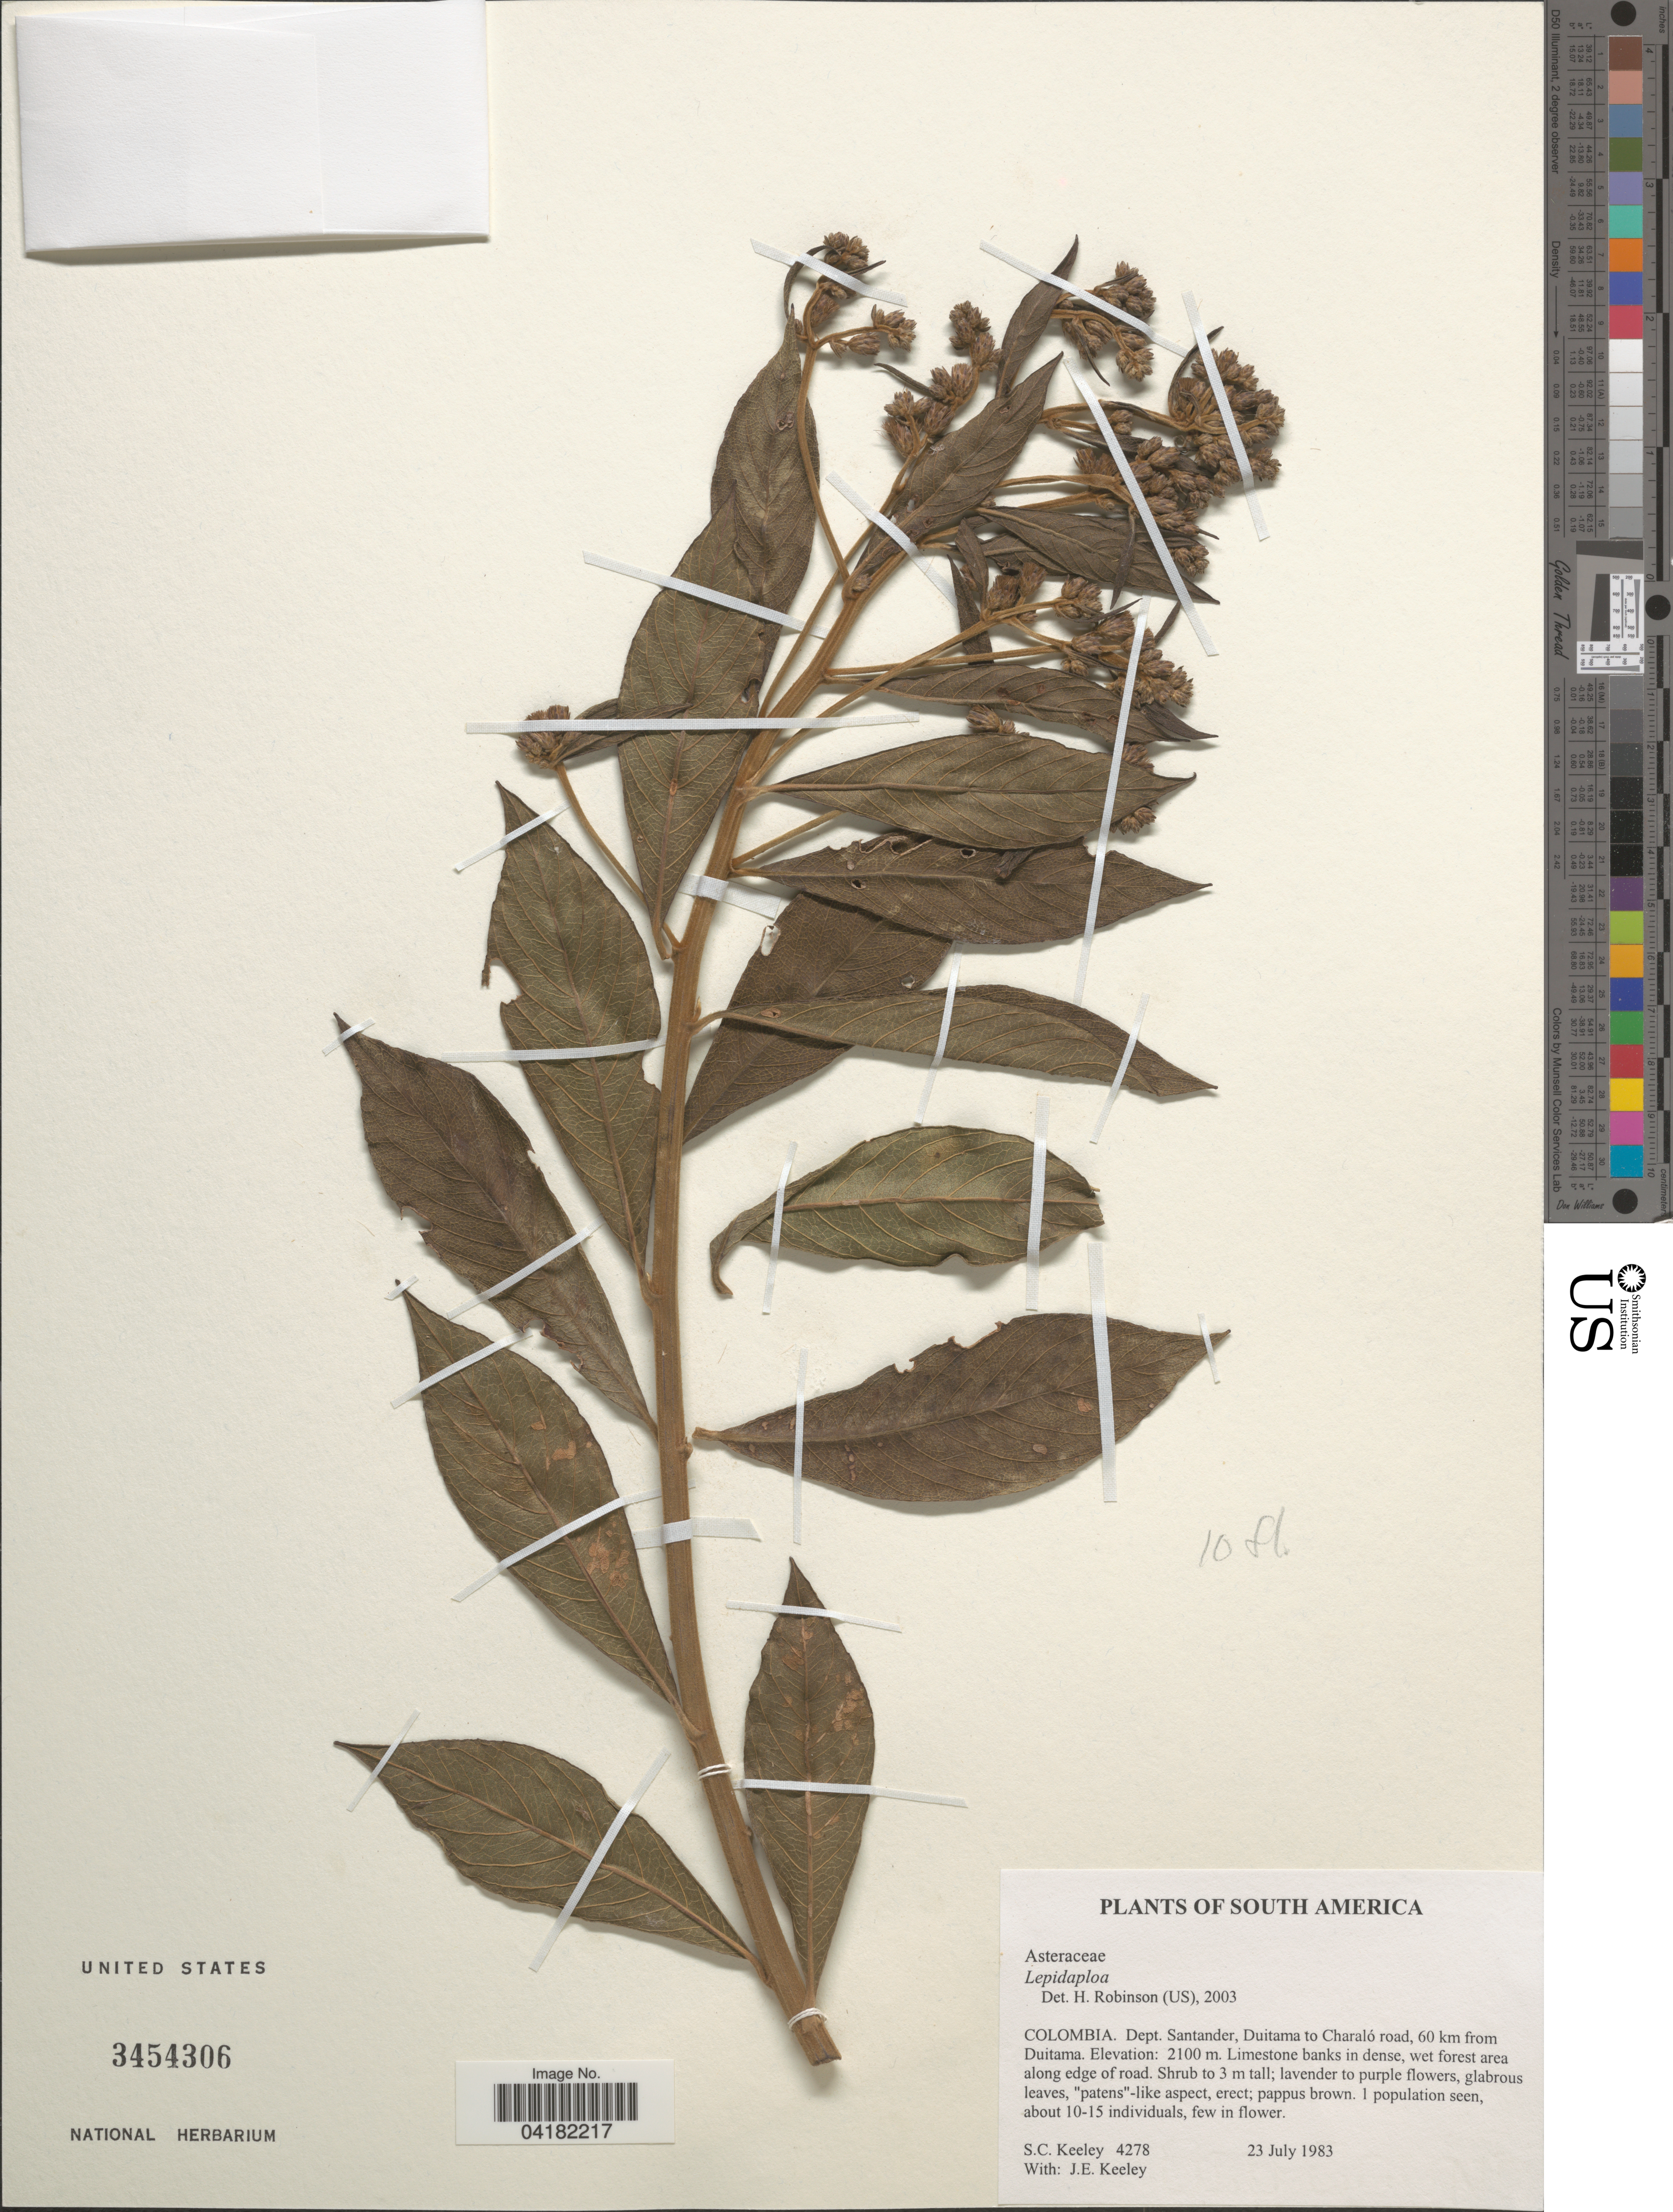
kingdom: Plantae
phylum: Tracheophyta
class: Magnoliopsida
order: Asterales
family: Asteraceae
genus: Lepidaploa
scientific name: Lepidaploa sp.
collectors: S. C. Keeley & J. E. Keeley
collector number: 4278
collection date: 1983-07-23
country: Colombia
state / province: Santander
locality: Dept. Santander, Duitama to Charaló road, 60 km from Duitama.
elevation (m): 2100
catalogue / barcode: US 3454306